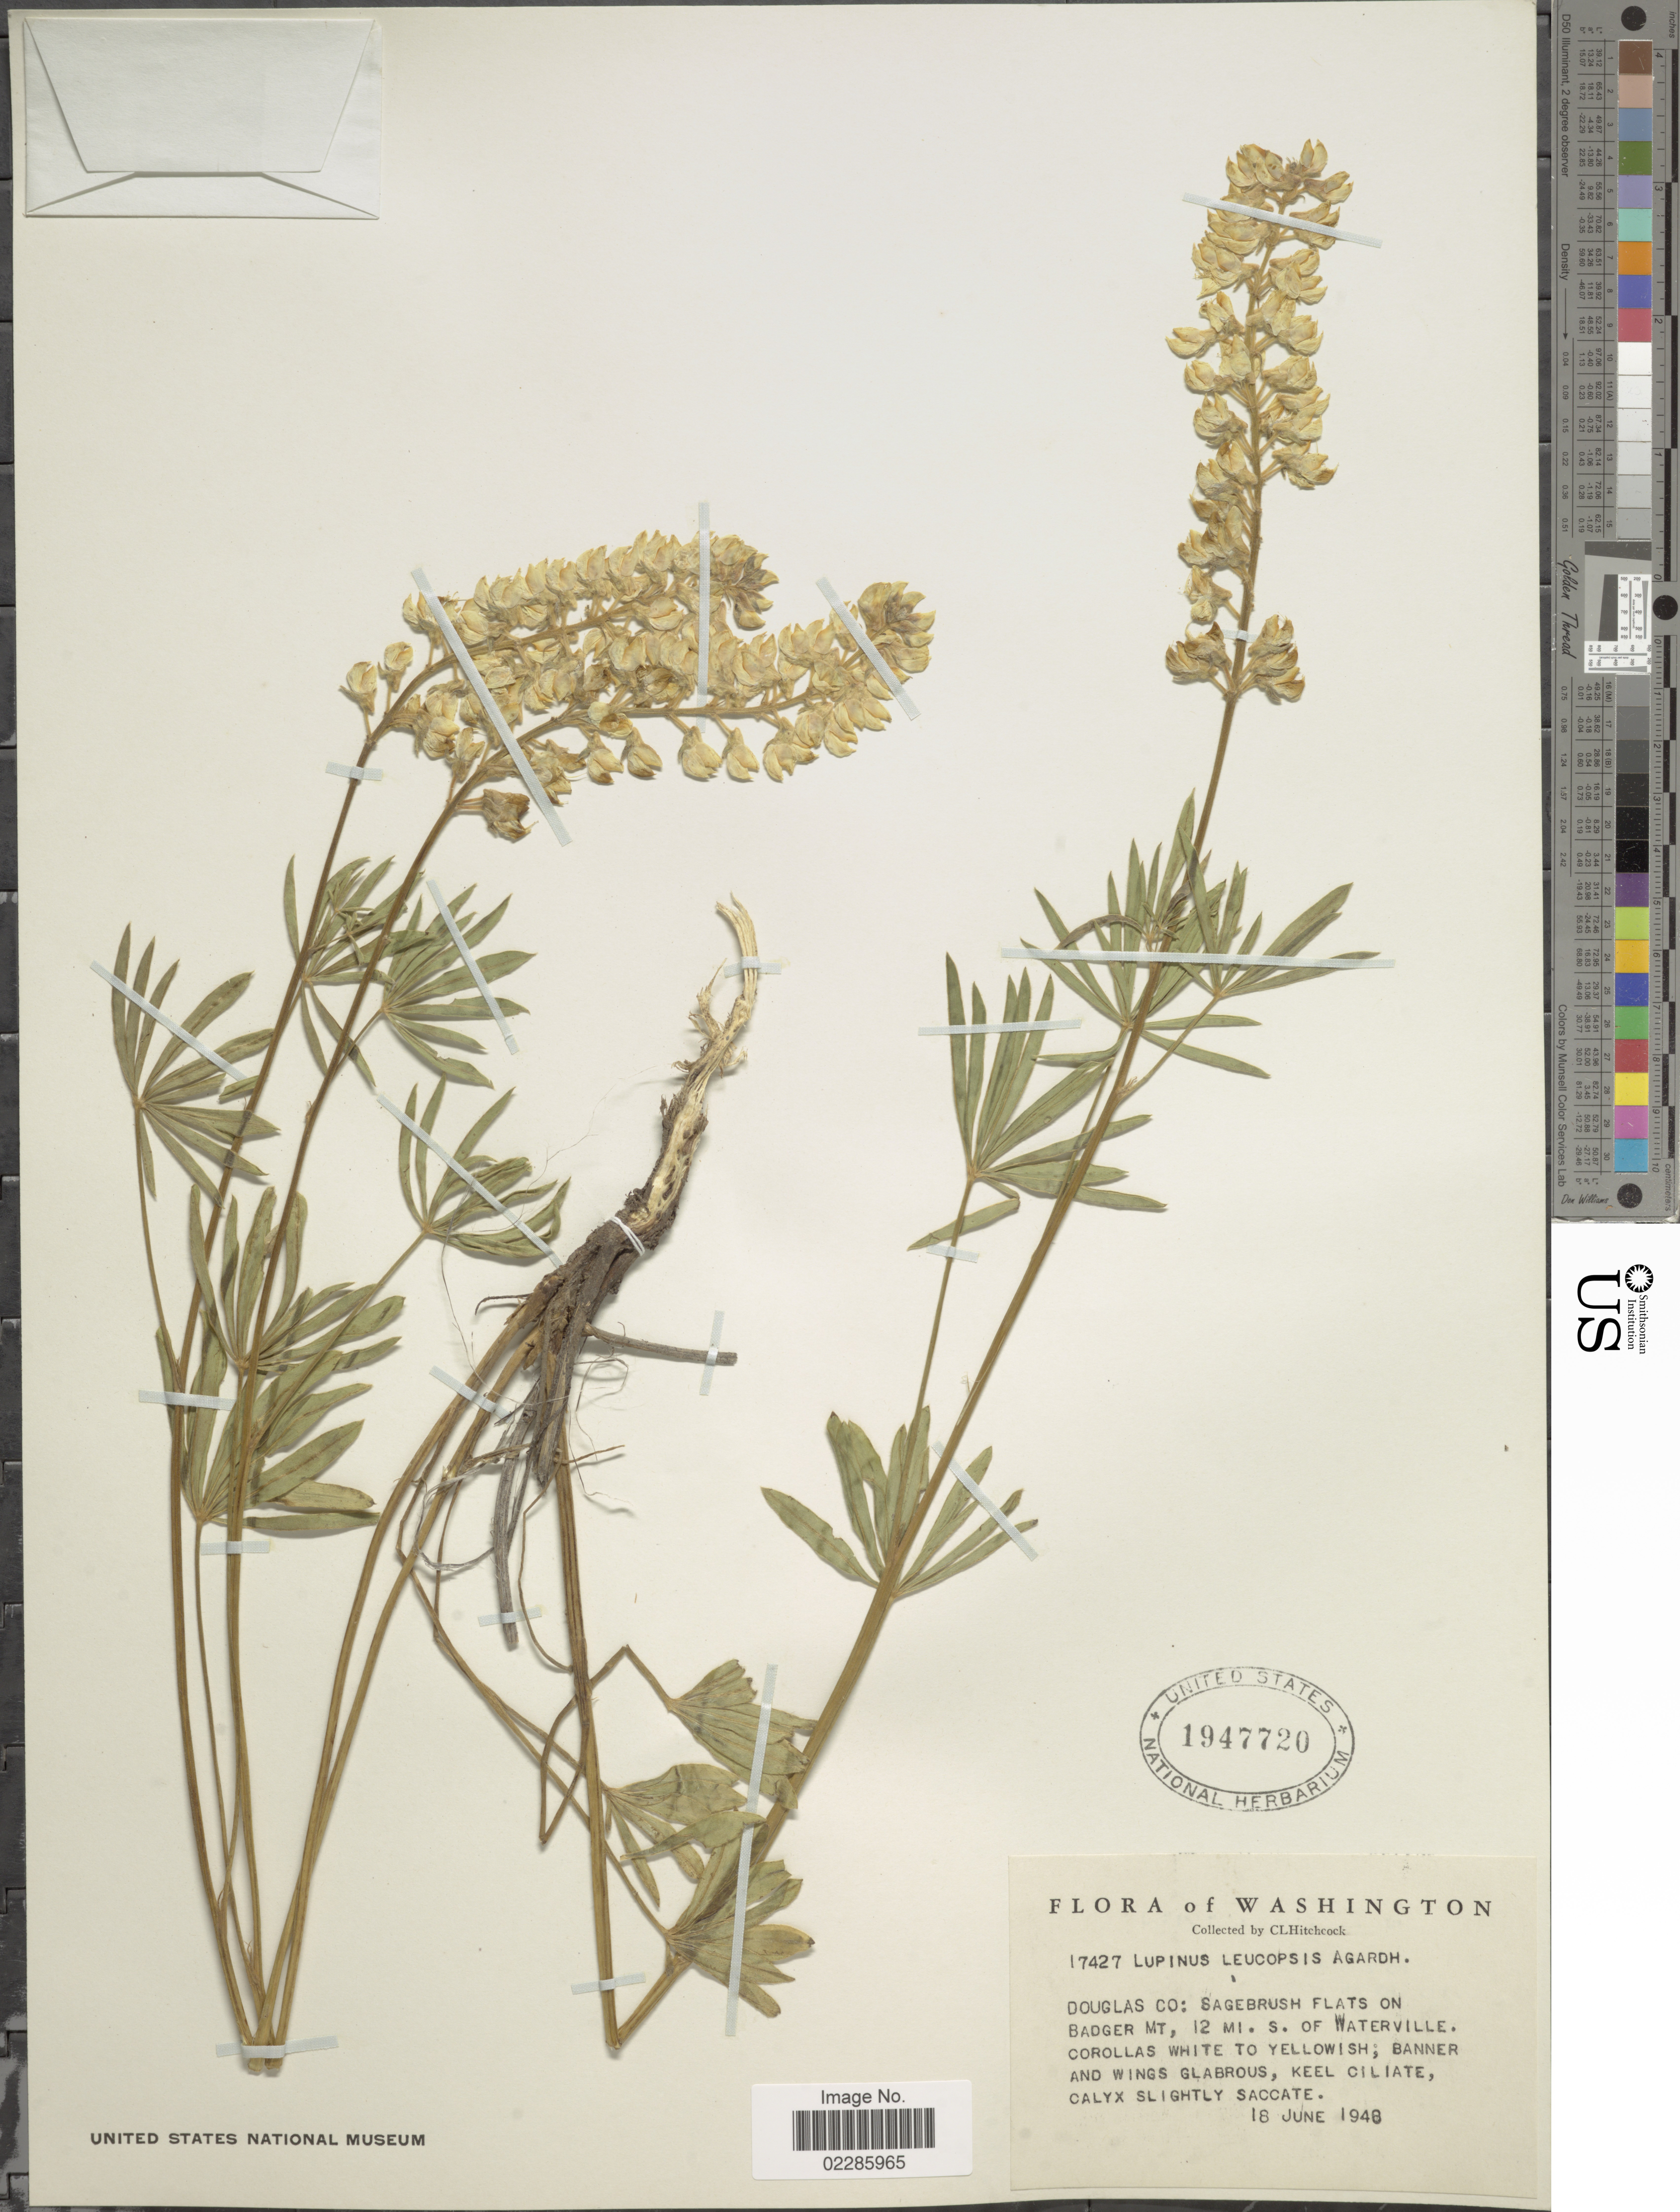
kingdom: Plantae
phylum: Tracheophyta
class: Magnoliopsida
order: Fabales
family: Fabaceae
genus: Lupinus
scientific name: Lupinus leucopsis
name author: J. Agardh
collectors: C. L. Hitchcock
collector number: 17427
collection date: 1948-06-18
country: United States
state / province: Washington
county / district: Douglas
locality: Douglas Co: Sagebrush Flat on Badges Mt, 12 Mi S of Waterville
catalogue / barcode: US 1947720